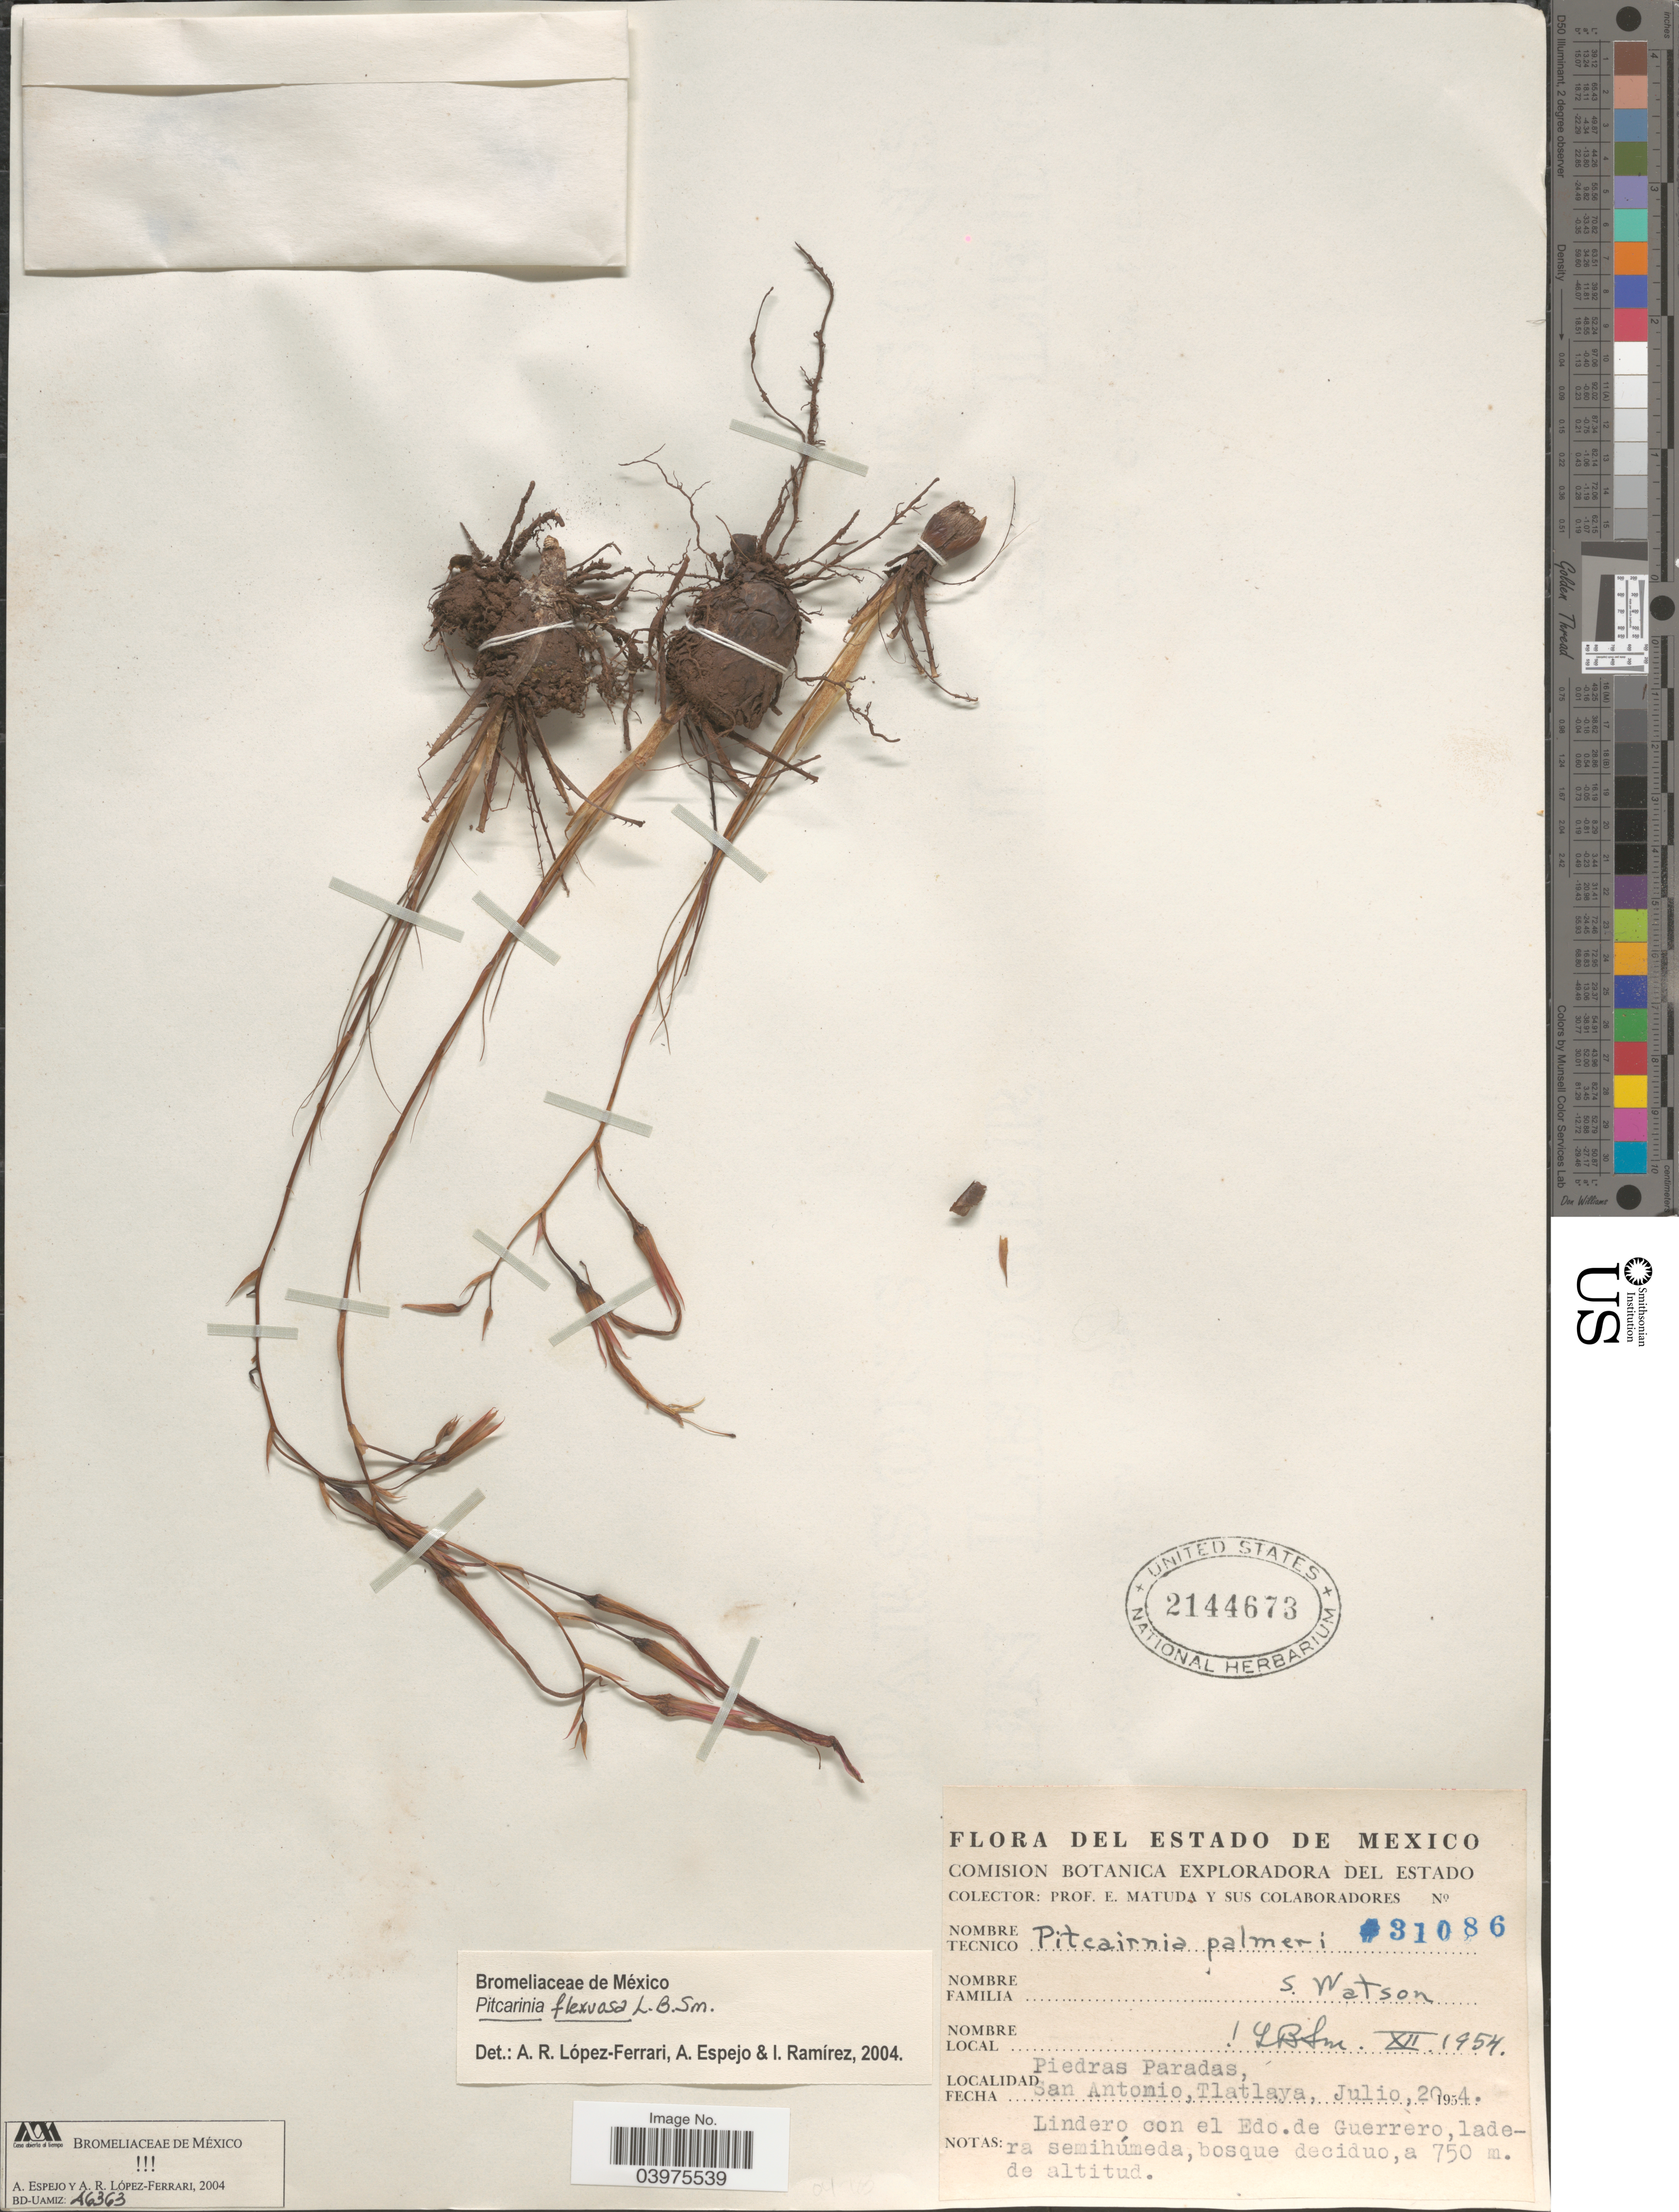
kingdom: Plantae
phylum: Tracheophyta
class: Liliopsida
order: Poales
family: Bromeliaceae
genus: Pitcairnia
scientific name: Pitcairnia flexuosa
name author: L.B. Sm.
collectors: E. Matuda & Sus Colaboradores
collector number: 31086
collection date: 1954-07-20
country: Mexico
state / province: Guerrero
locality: Piedras Paradas, San Antonio, Tlatlaya. Lindero con el Edo. de Guerrero.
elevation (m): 750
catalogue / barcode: US 2144673